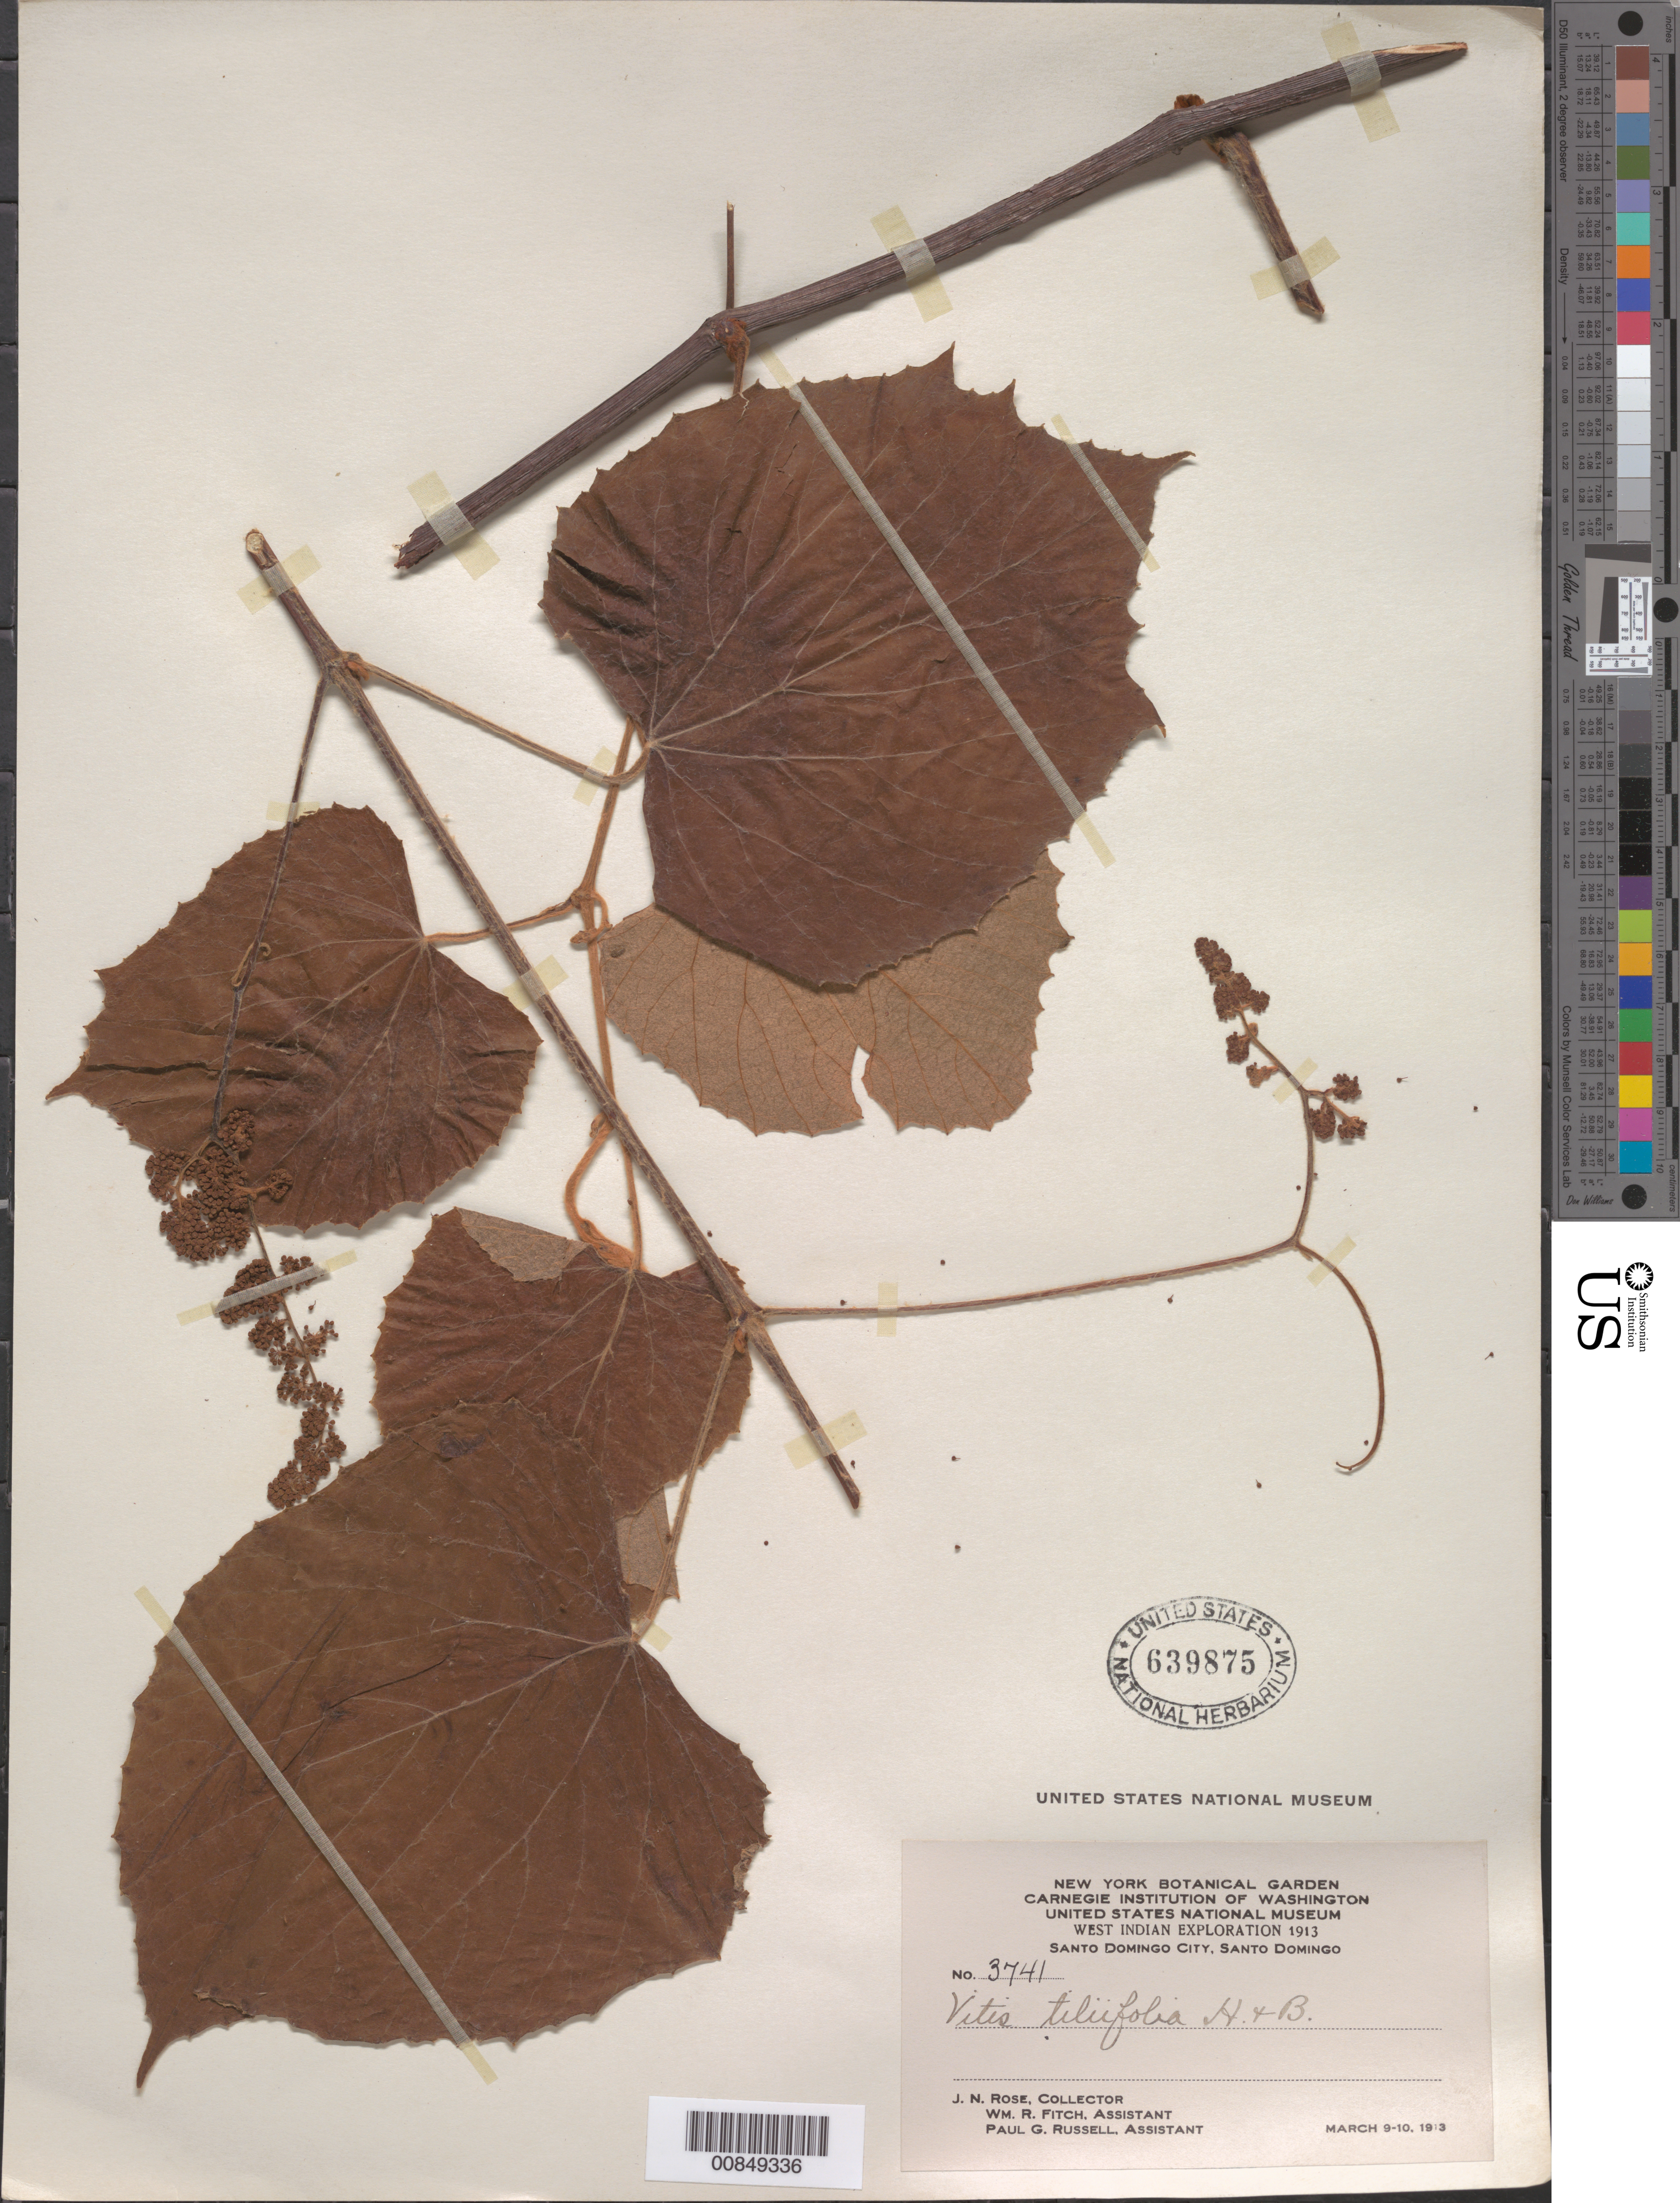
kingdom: Plantae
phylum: Tracheophyta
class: Magnoliopsida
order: Vitales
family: Vitaceae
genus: Vitis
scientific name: Vitis tiliifolia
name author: Humb. & Bonpl. ex Schult.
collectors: J. N. Rose, W. R. Fitch & P. G. Russell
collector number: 3741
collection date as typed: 09 Mar 1913 to 10 Mar 1913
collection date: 1913-03-09/1913-03-10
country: Dominican Republic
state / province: Distrito Nacional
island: Hispaniola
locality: Santo Domingo City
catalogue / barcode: US 639875